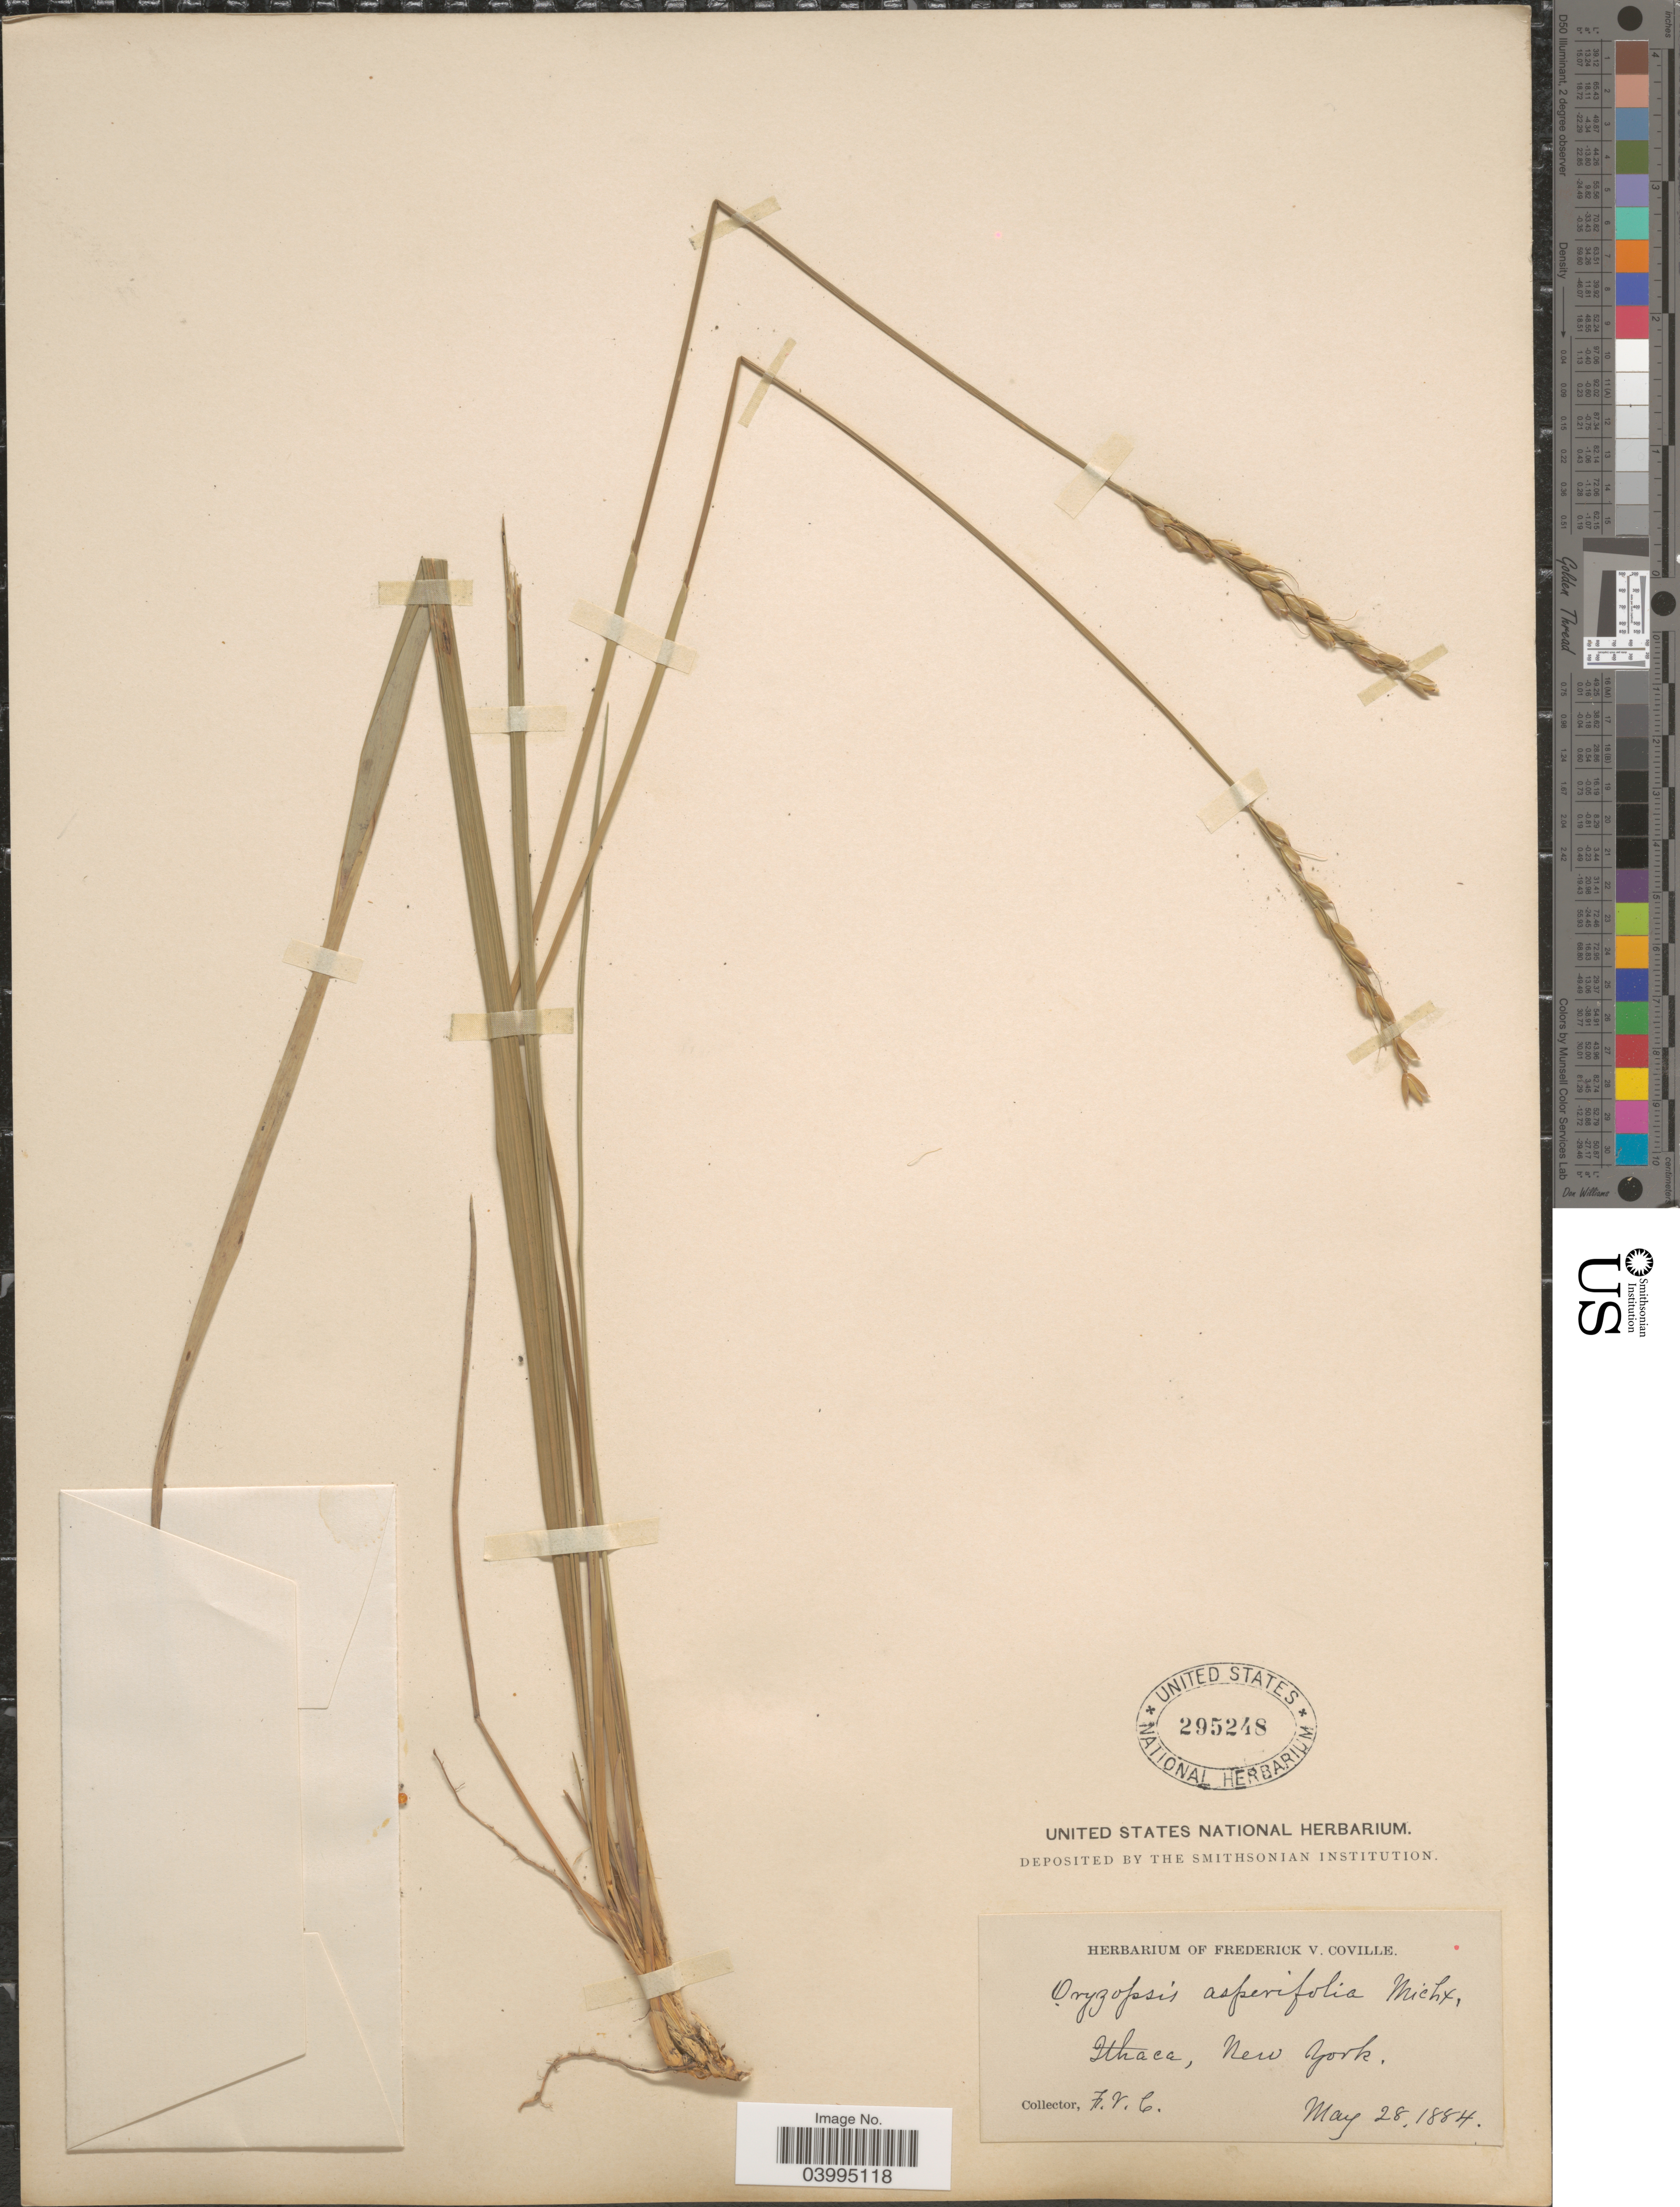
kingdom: Plantae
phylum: Tracheophyta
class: Liliopsida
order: Poales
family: Poaceae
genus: Oryzopsis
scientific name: Oryzopsis asperifolia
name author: Michx.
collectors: F. V. Coville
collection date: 1884-05-28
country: United States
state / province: New York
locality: Ithaca.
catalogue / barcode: US 295248